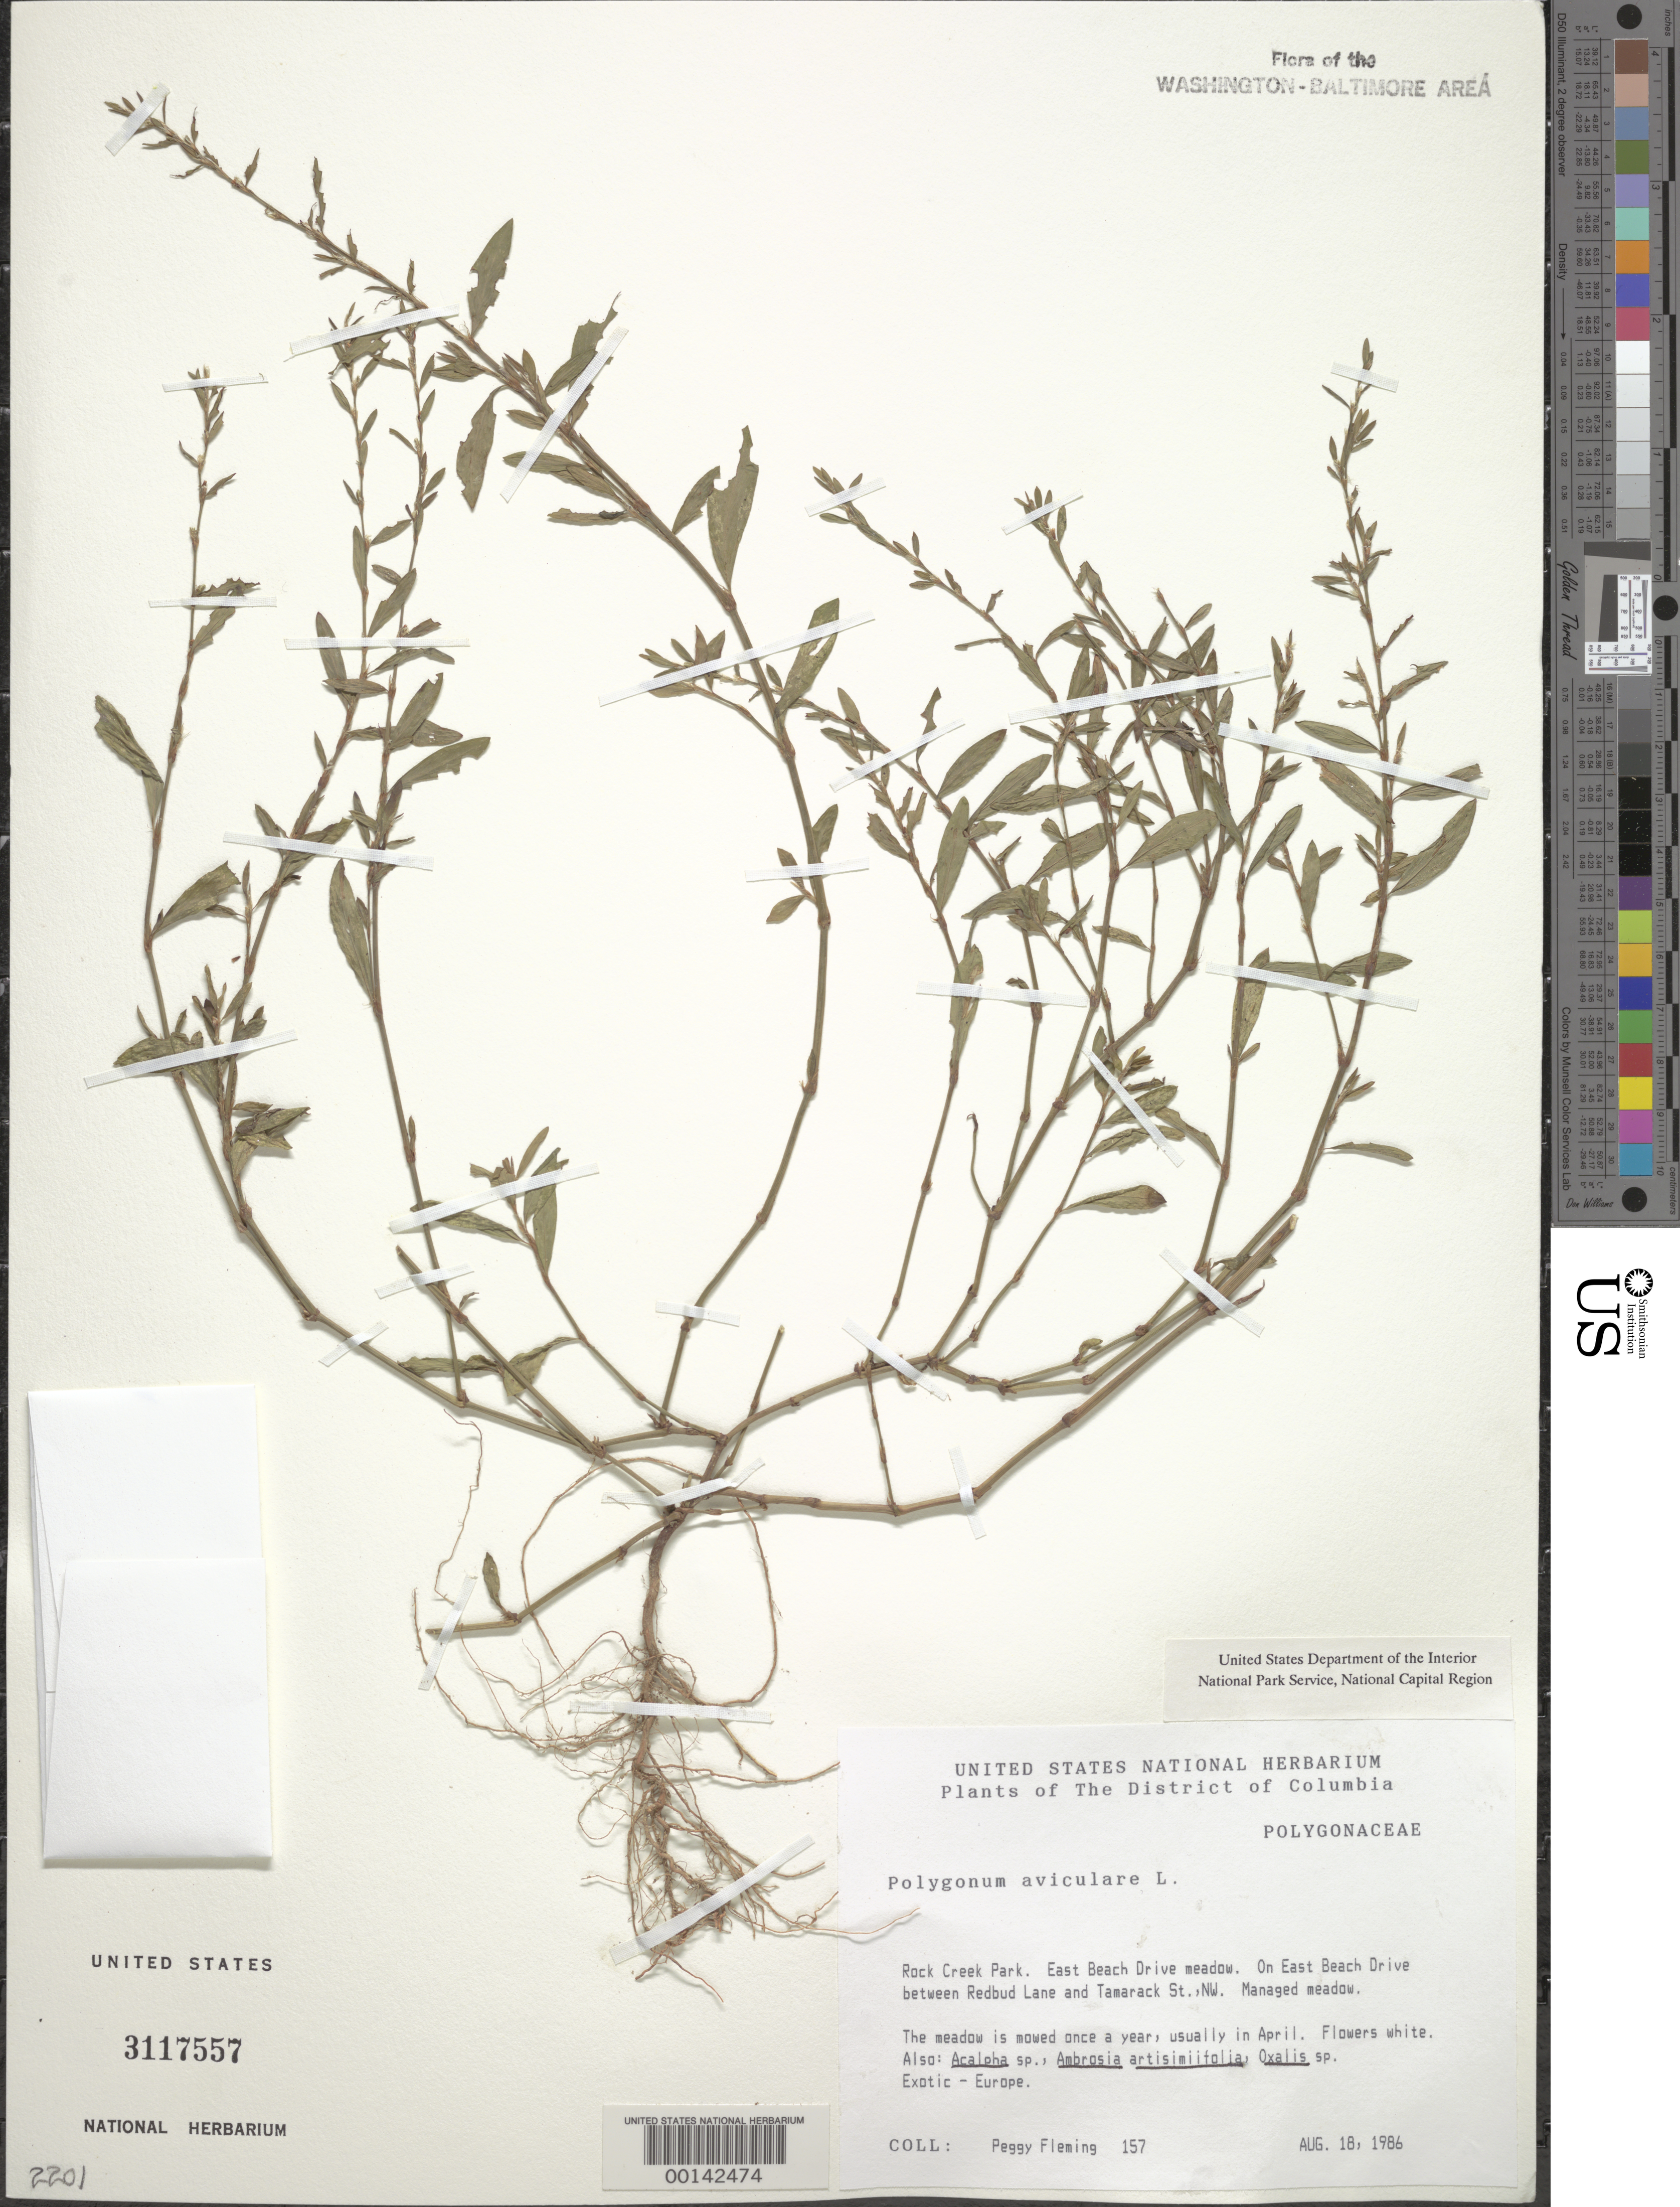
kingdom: Plantae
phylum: Tracheophyta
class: Magnoliopsida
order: Caryophyllales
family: Polygonaceae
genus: Polygonum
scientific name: Polygonum aviculare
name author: L.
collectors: P. Fleming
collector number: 157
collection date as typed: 18 Aug 1986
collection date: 1986-08-18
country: United States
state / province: District of Columbia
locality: Rock Creek Park. East Beach Drive meadow. On east Beach Drive between Redbud Lane and Tamarack St.,nw. Rock Creek Park and Vicinity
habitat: Managed meadow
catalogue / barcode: US 3117557